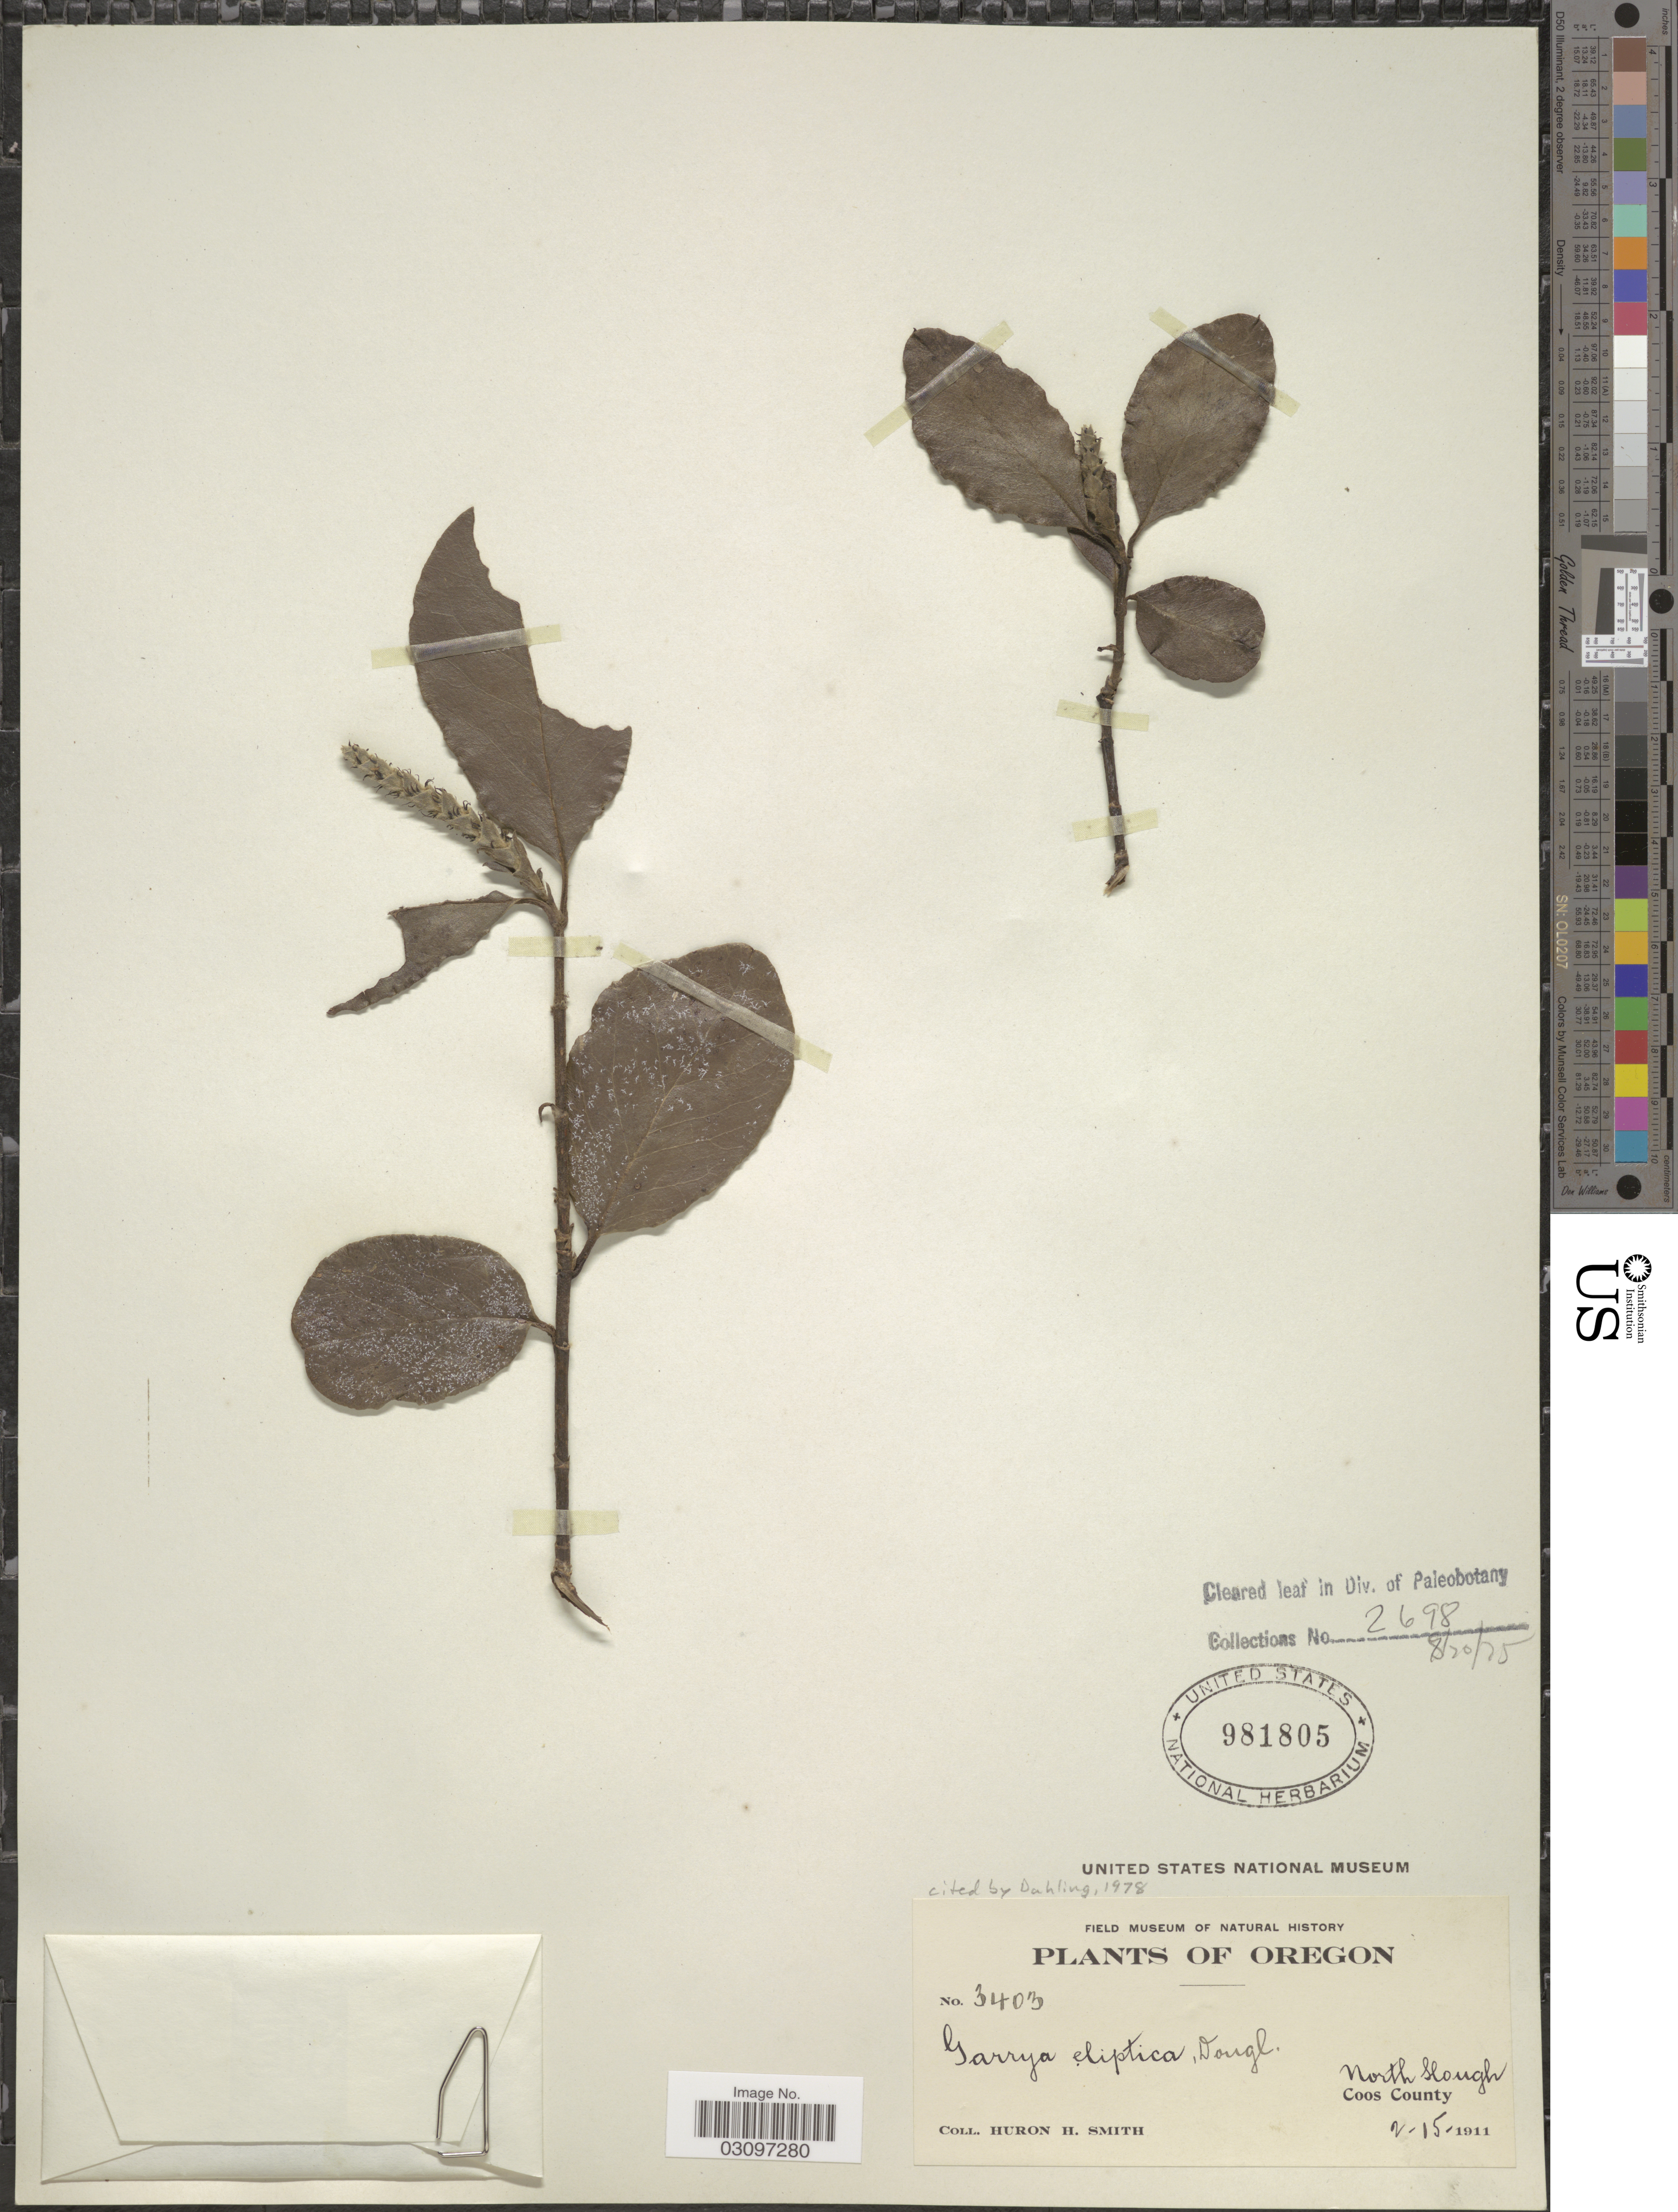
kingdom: Plantae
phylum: Tracheophyta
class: Magnoliopsida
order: Garryales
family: Garryaceae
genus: Garrya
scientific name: Garrya elliptica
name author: Douglas ex Lindl.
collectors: Huron H. Smith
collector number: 3403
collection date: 1911-02-15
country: United States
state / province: Oregon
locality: North Slough. Coos County.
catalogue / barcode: US 981805